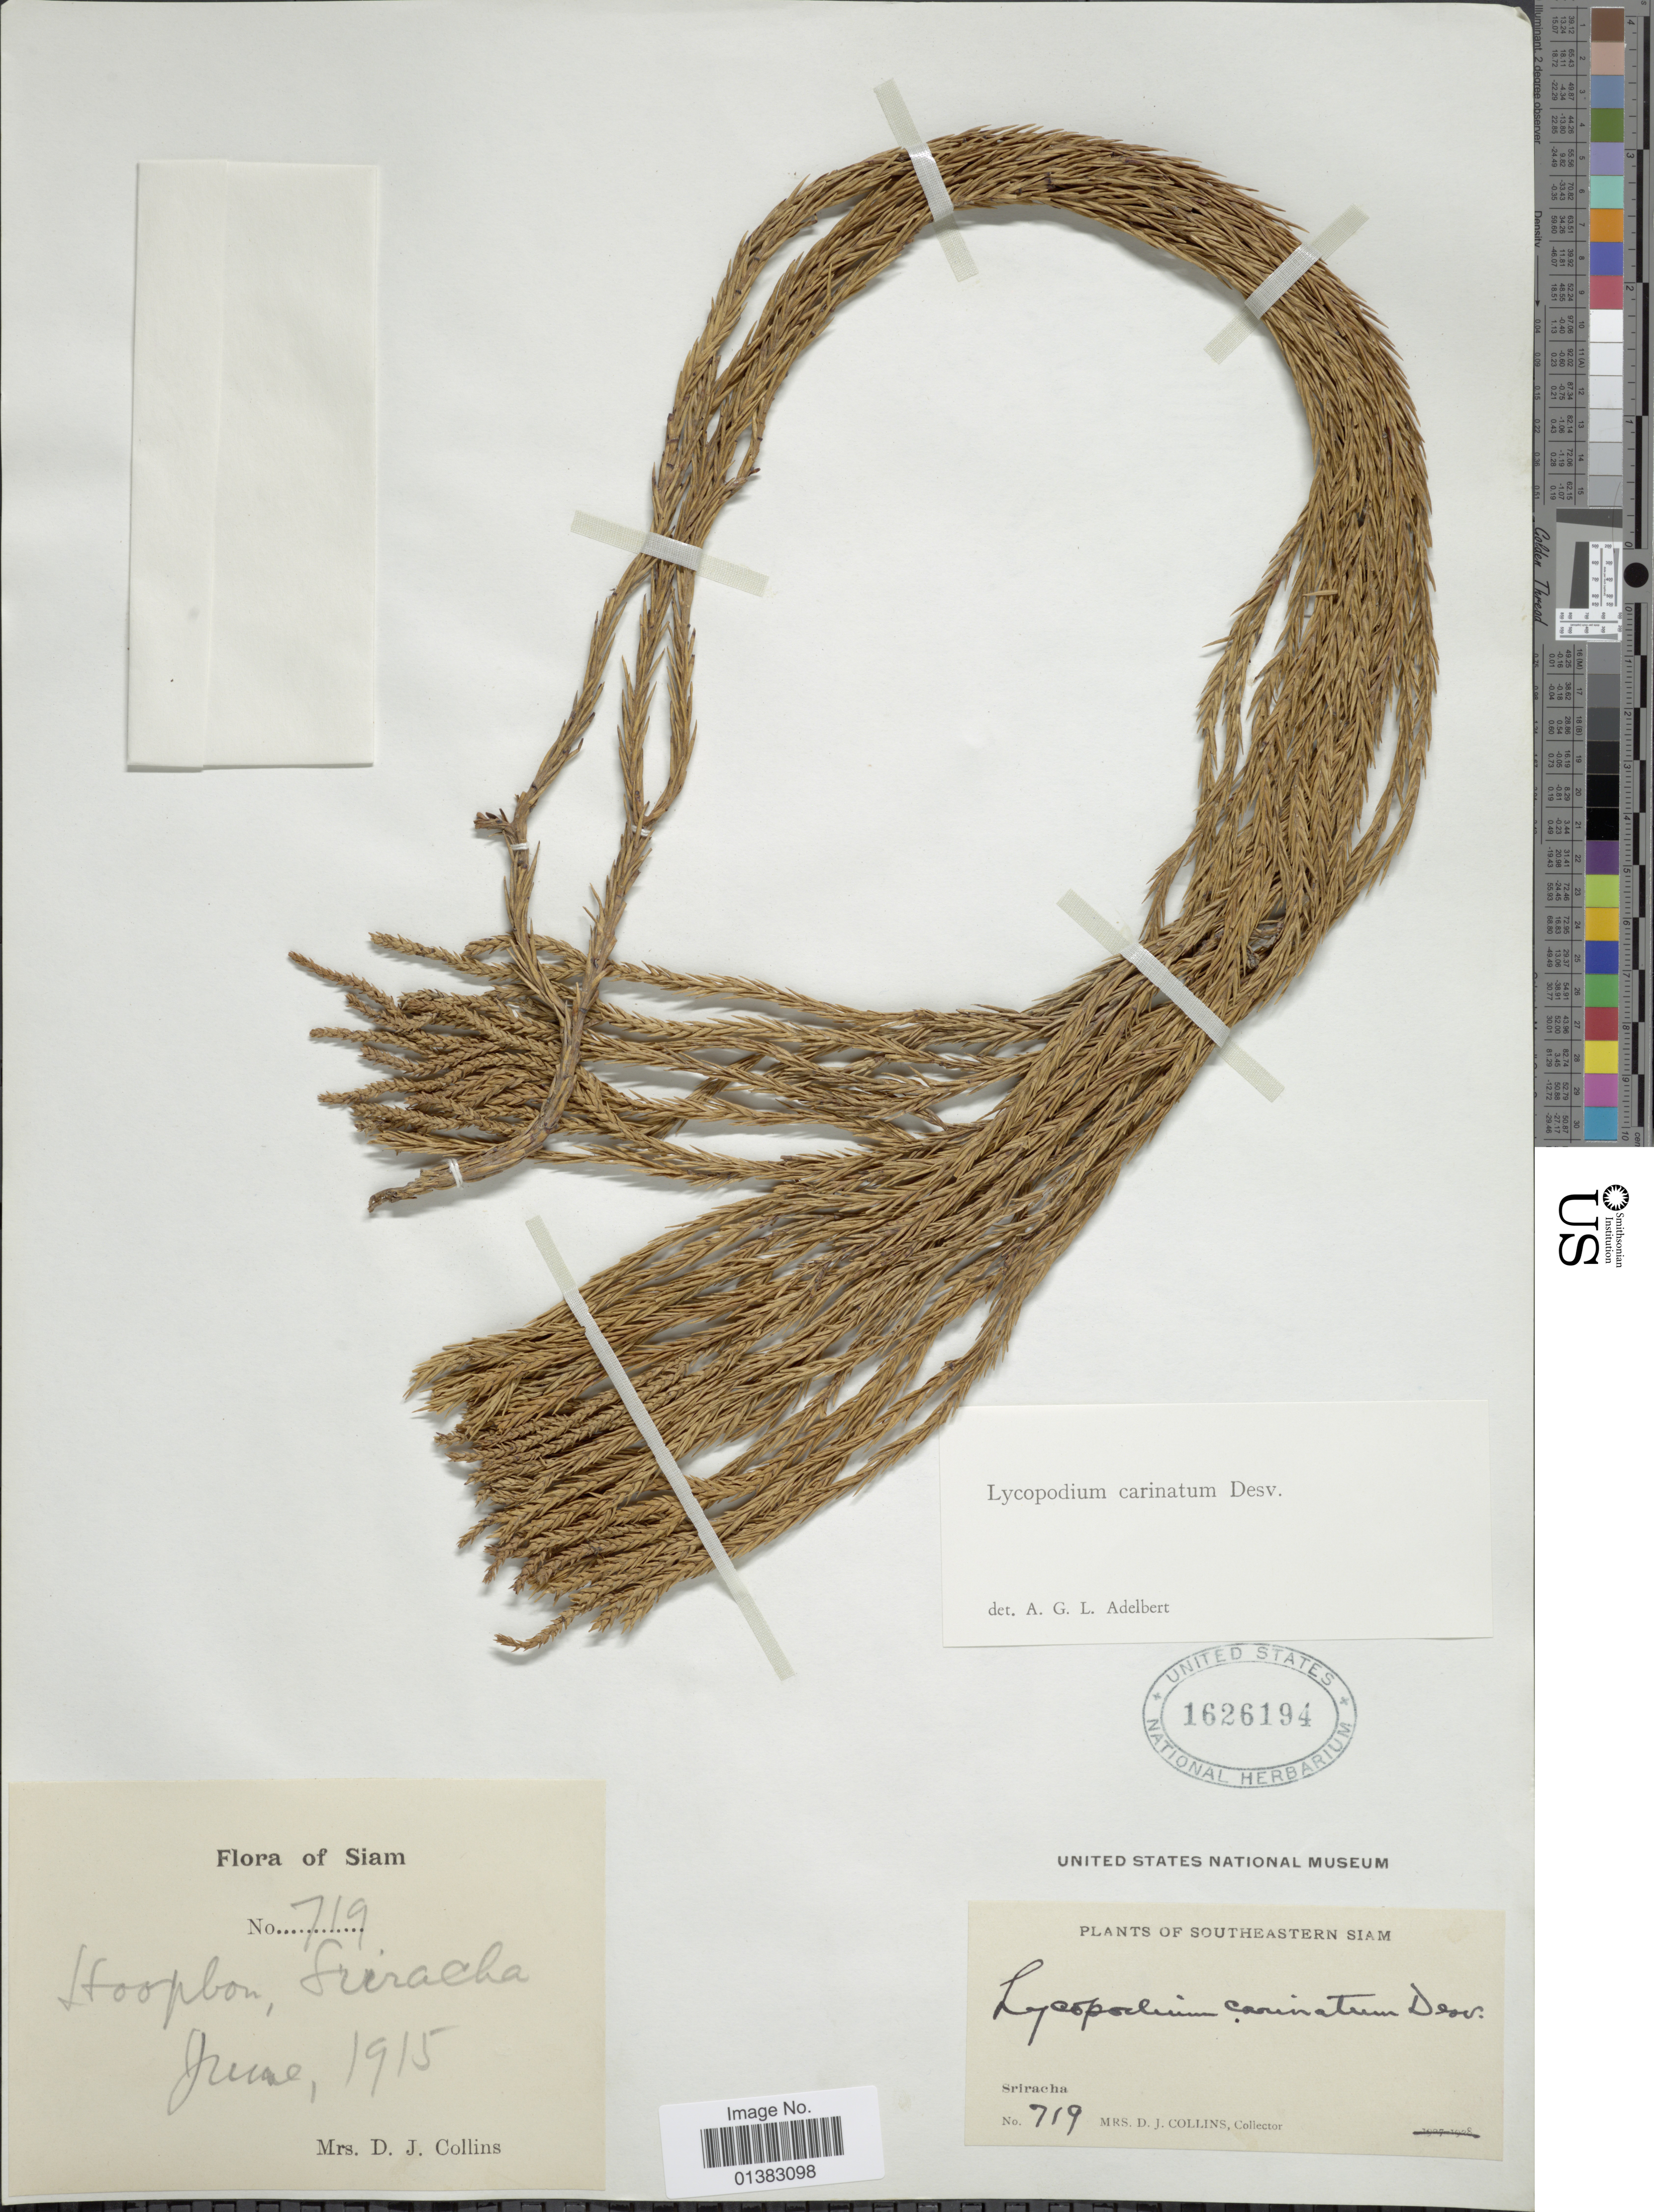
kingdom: Plantae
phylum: Tracheophyta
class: Lycopodiopsida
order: Lycopodiales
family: Lycopodiaceae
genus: Phlegmariurus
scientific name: Phlegmariurus carinatus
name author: (Desv.) Ching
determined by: Field, A. R.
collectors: Mrs. D. J. Collins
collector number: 719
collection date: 1915-06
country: Thailand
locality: Southeastern Siam, Stoopbon, Siracha [interpreted]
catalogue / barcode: US 1626194